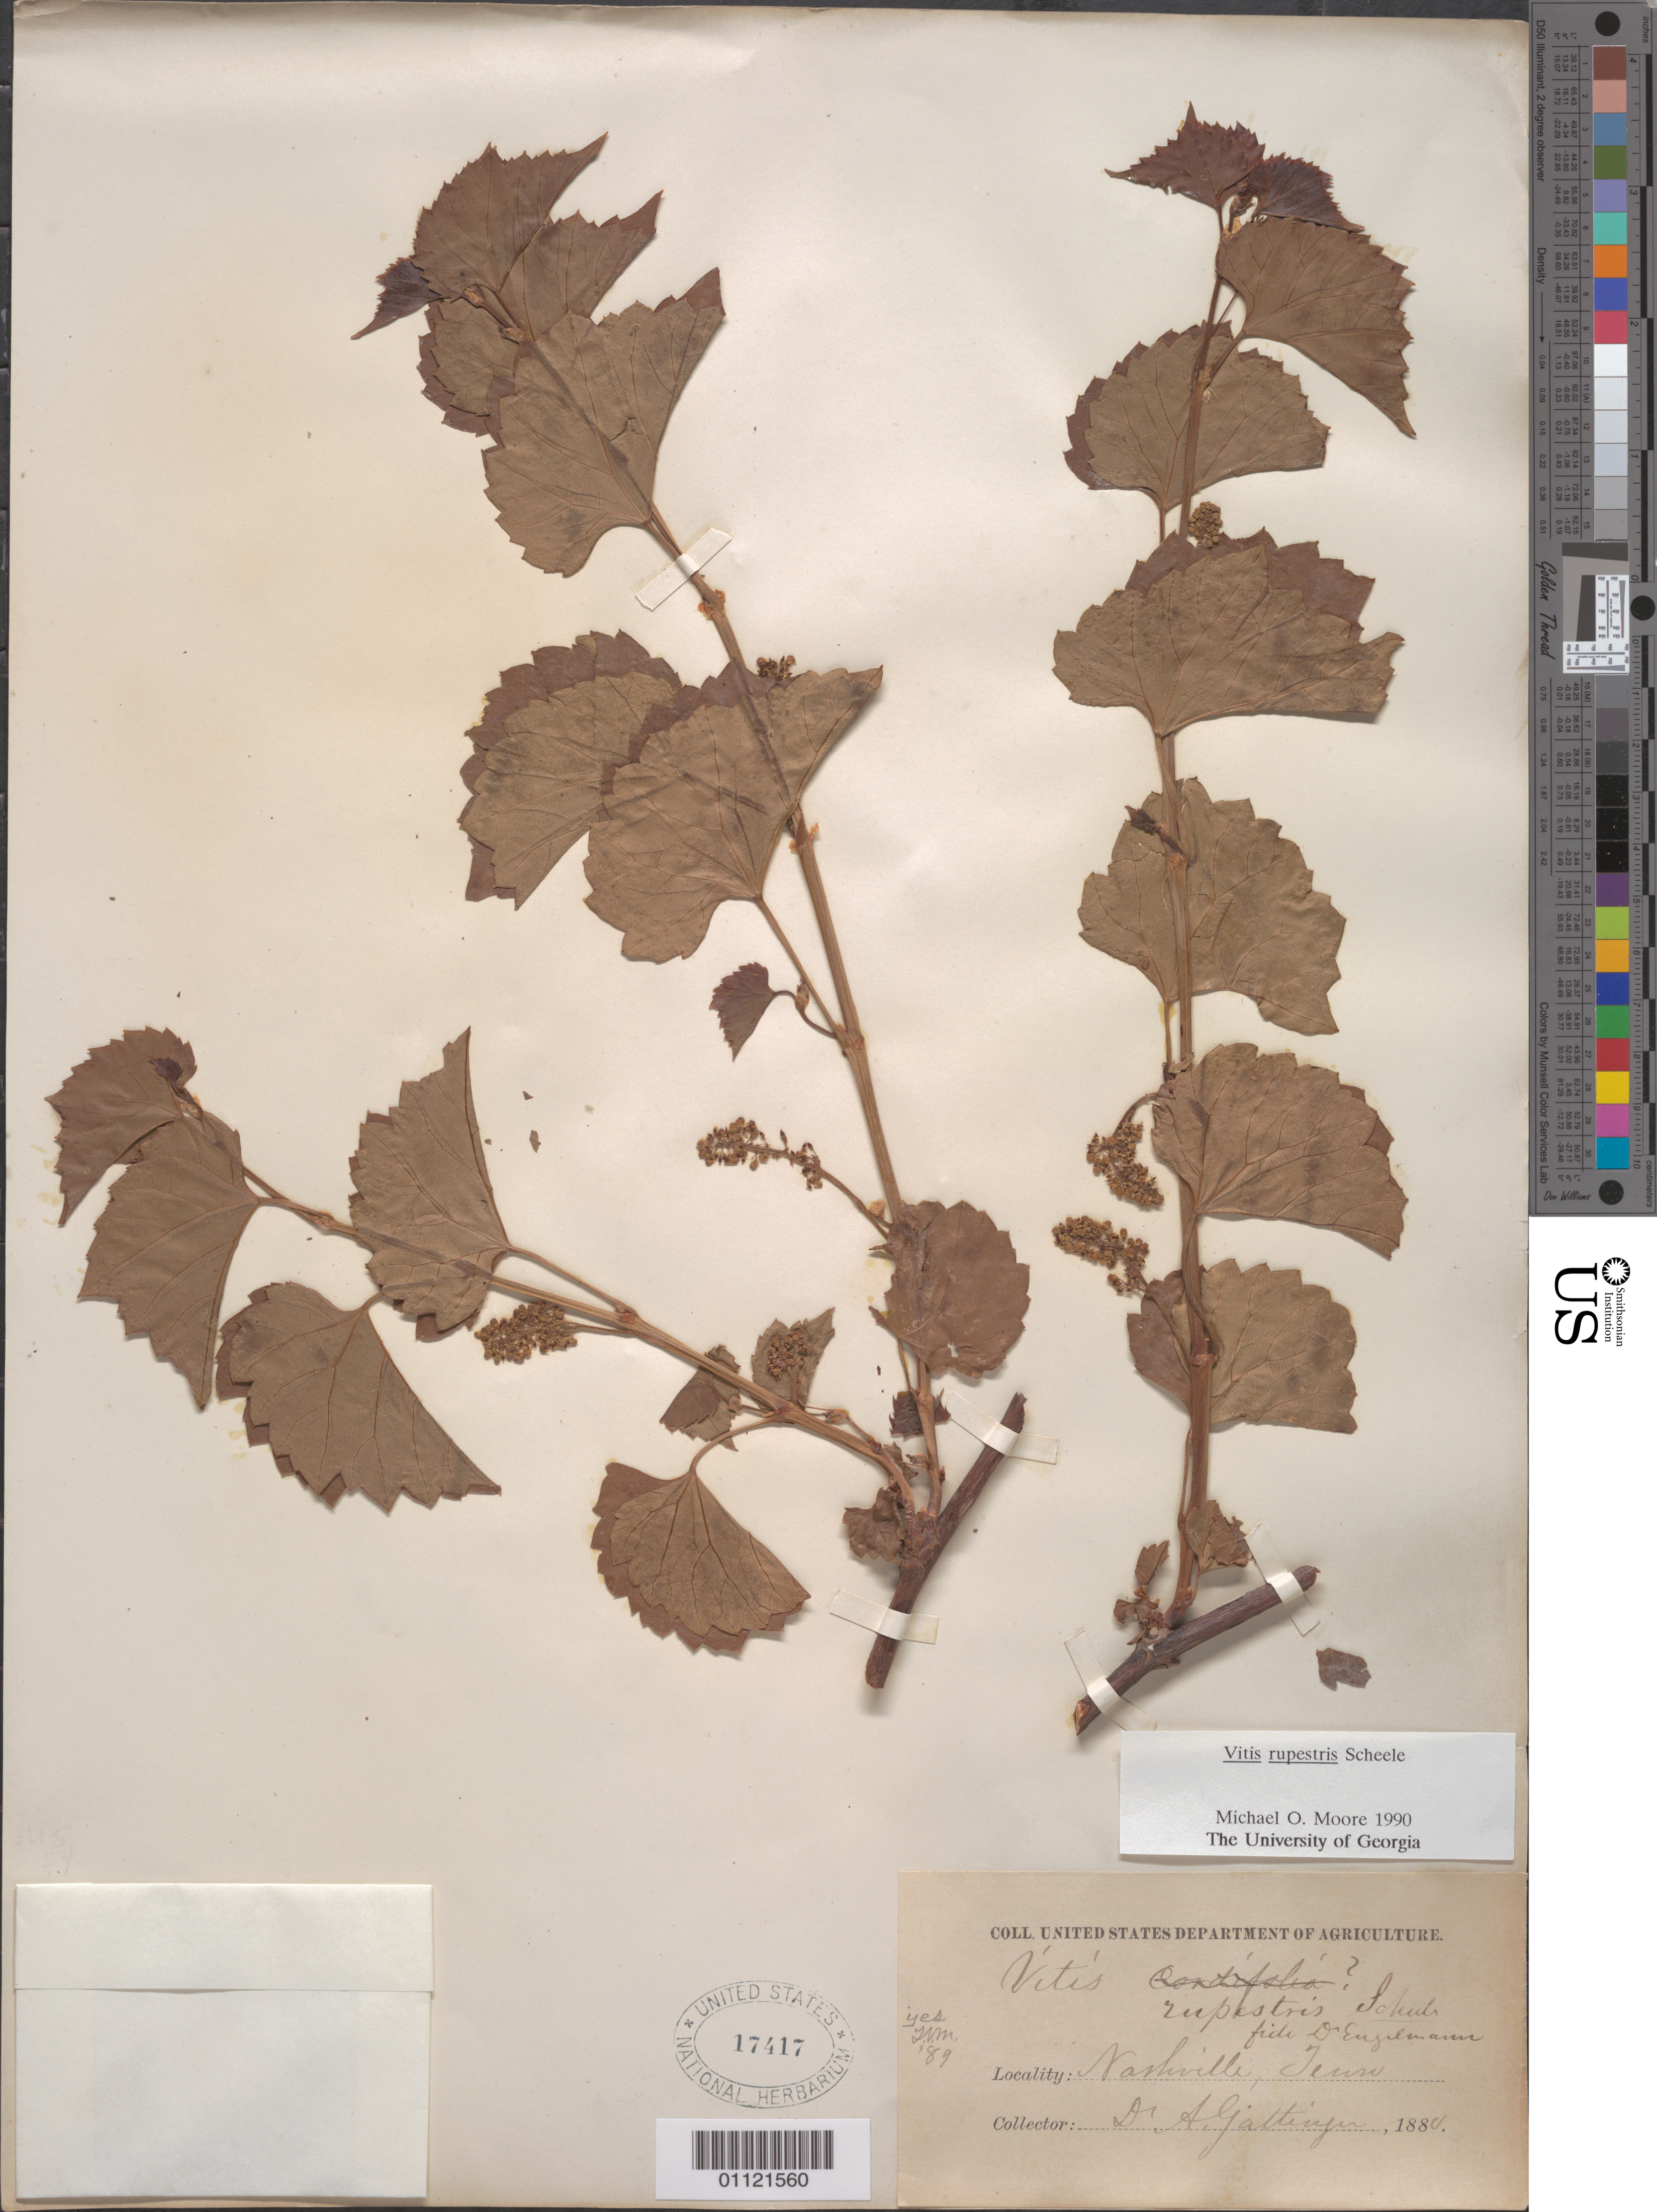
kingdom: Plantae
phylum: Tracheophyta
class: Magnoliopsida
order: Vitales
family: Vitaceae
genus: Vitis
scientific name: Vitis rupestris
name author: Scheele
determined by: Moore, M. O.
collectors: A. Gattinger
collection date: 1880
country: United States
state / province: Tennessee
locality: Nashville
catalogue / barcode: US 17417